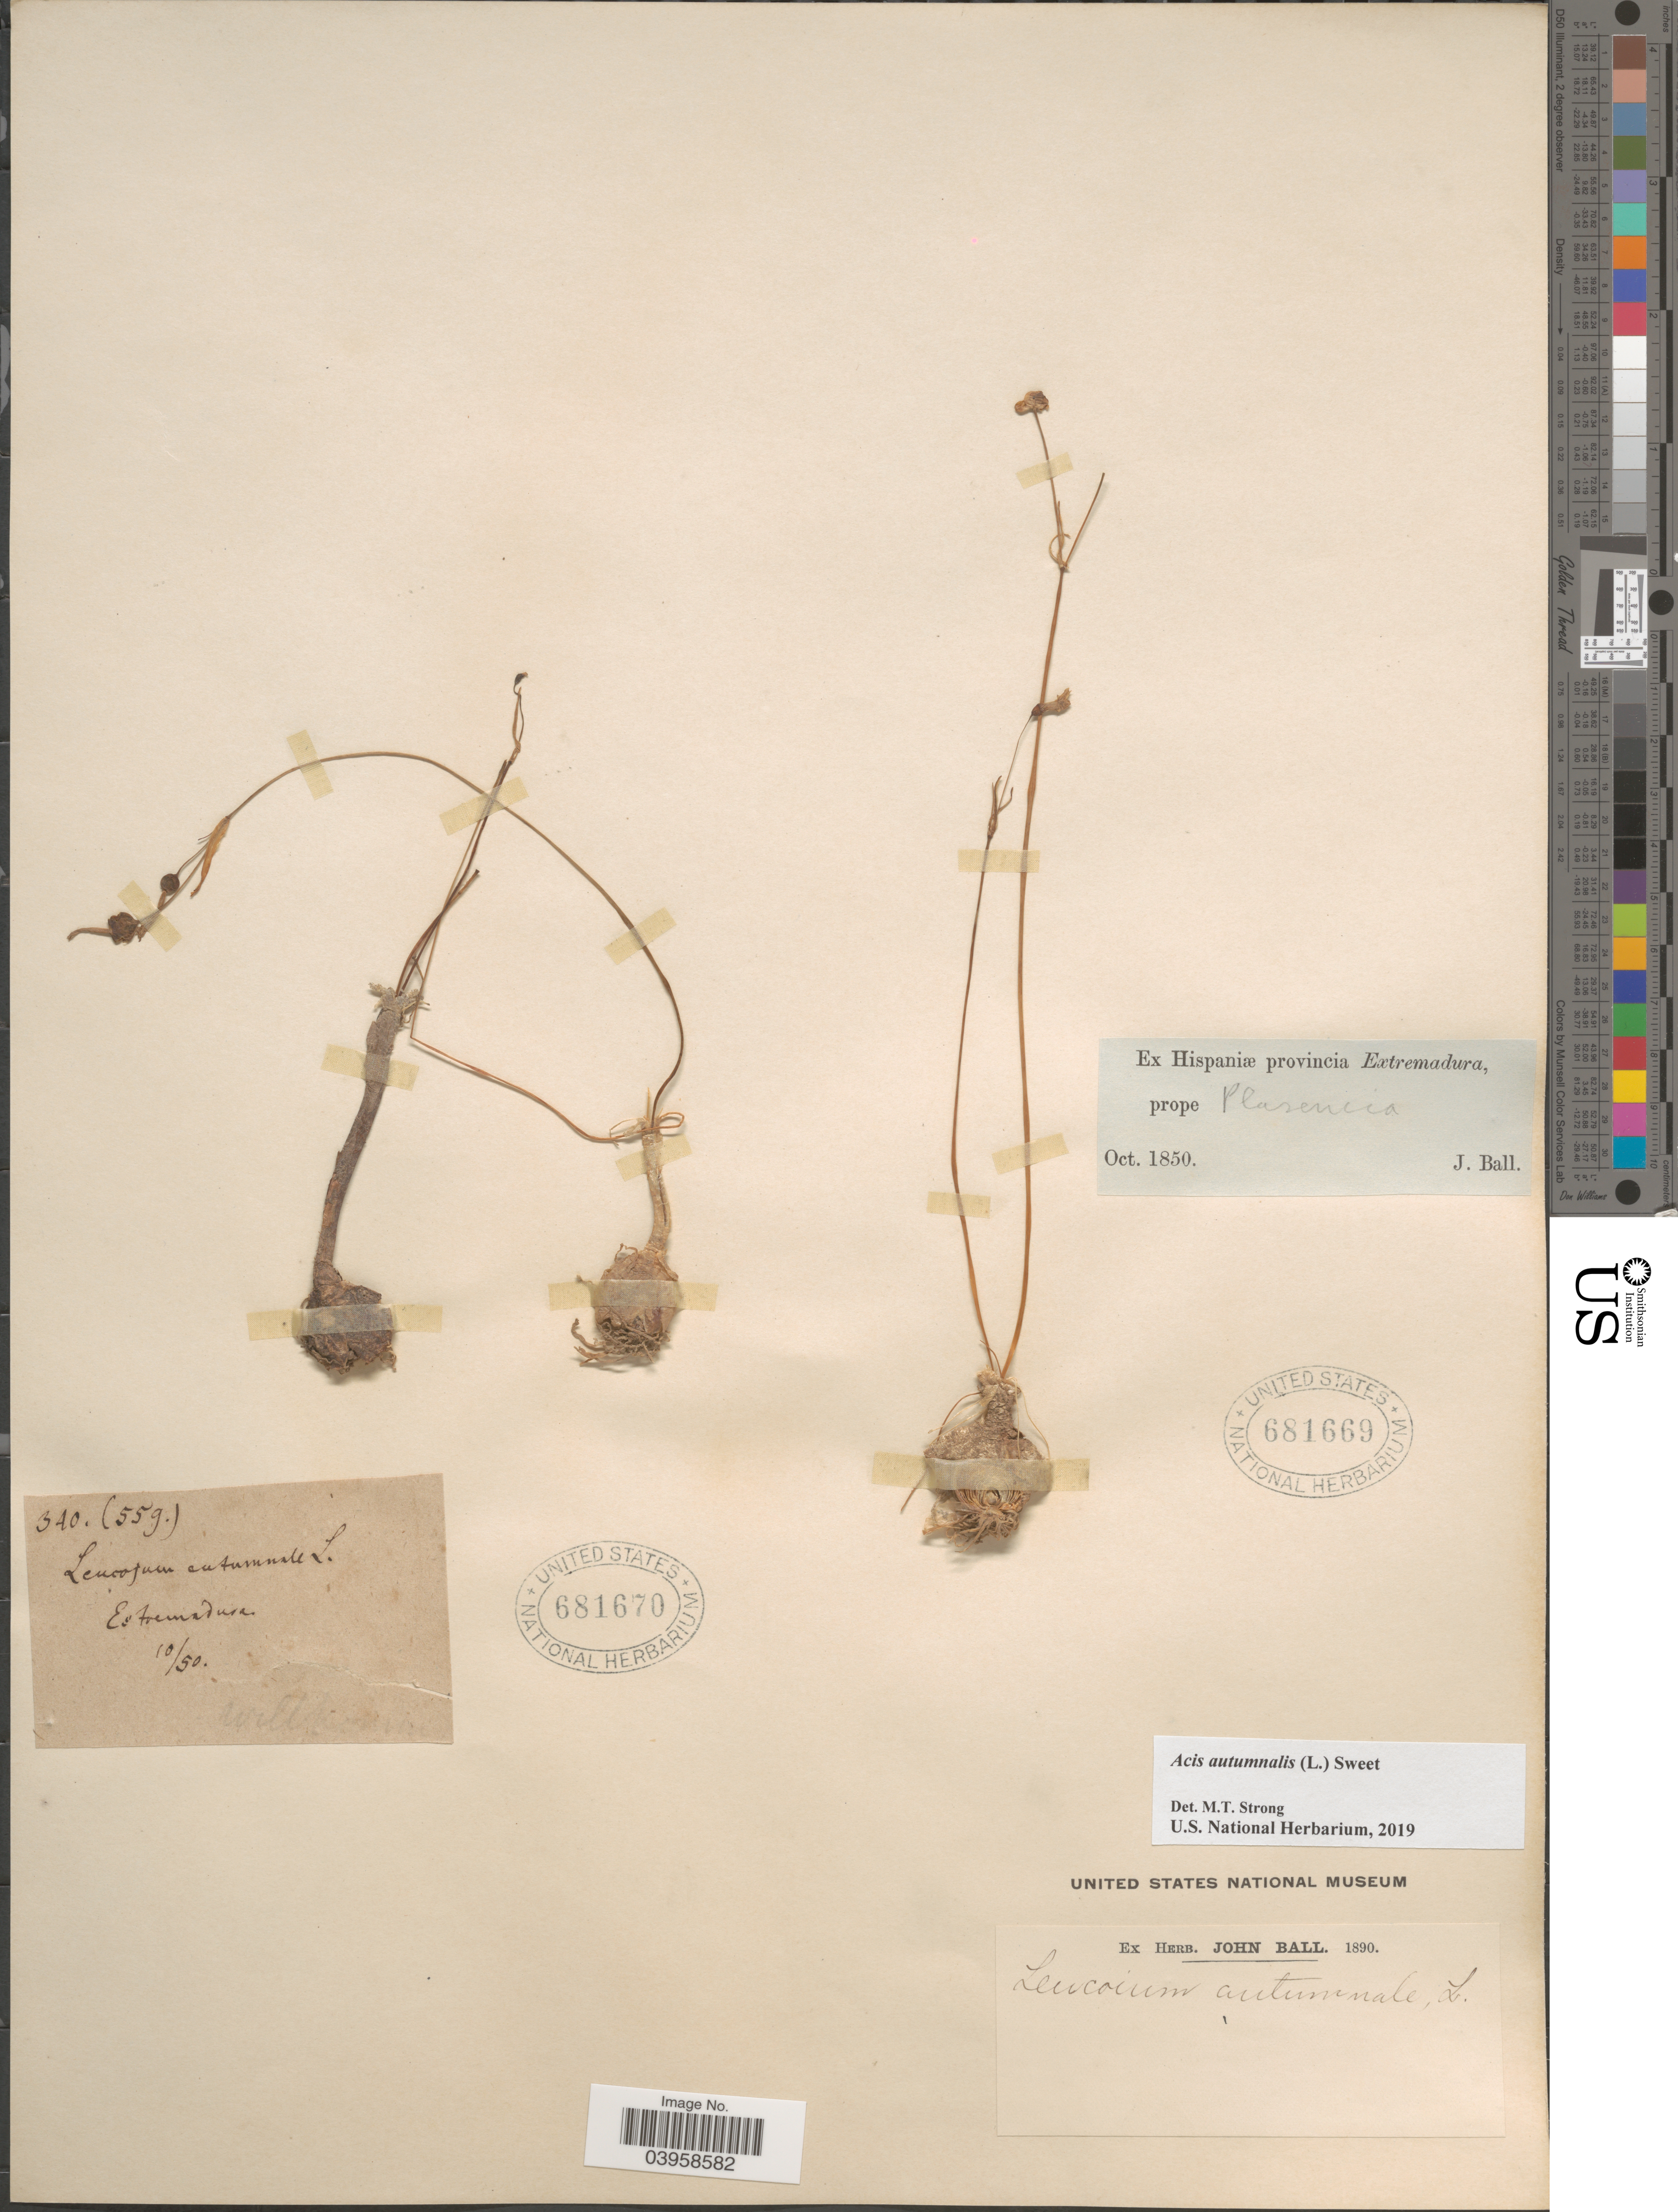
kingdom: Plantae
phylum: Tracheophyta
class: Liliopsida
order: Asparagales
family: Amaryllidaceae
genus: Acis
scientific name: Acis autumnalis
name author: (L.) Sweet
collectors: J. Ball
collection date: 1850-10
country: Spain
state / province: Extremadura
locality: Ex Hispaniæ provincia Extremadura, prope Plasencia.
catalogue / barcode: US 681669